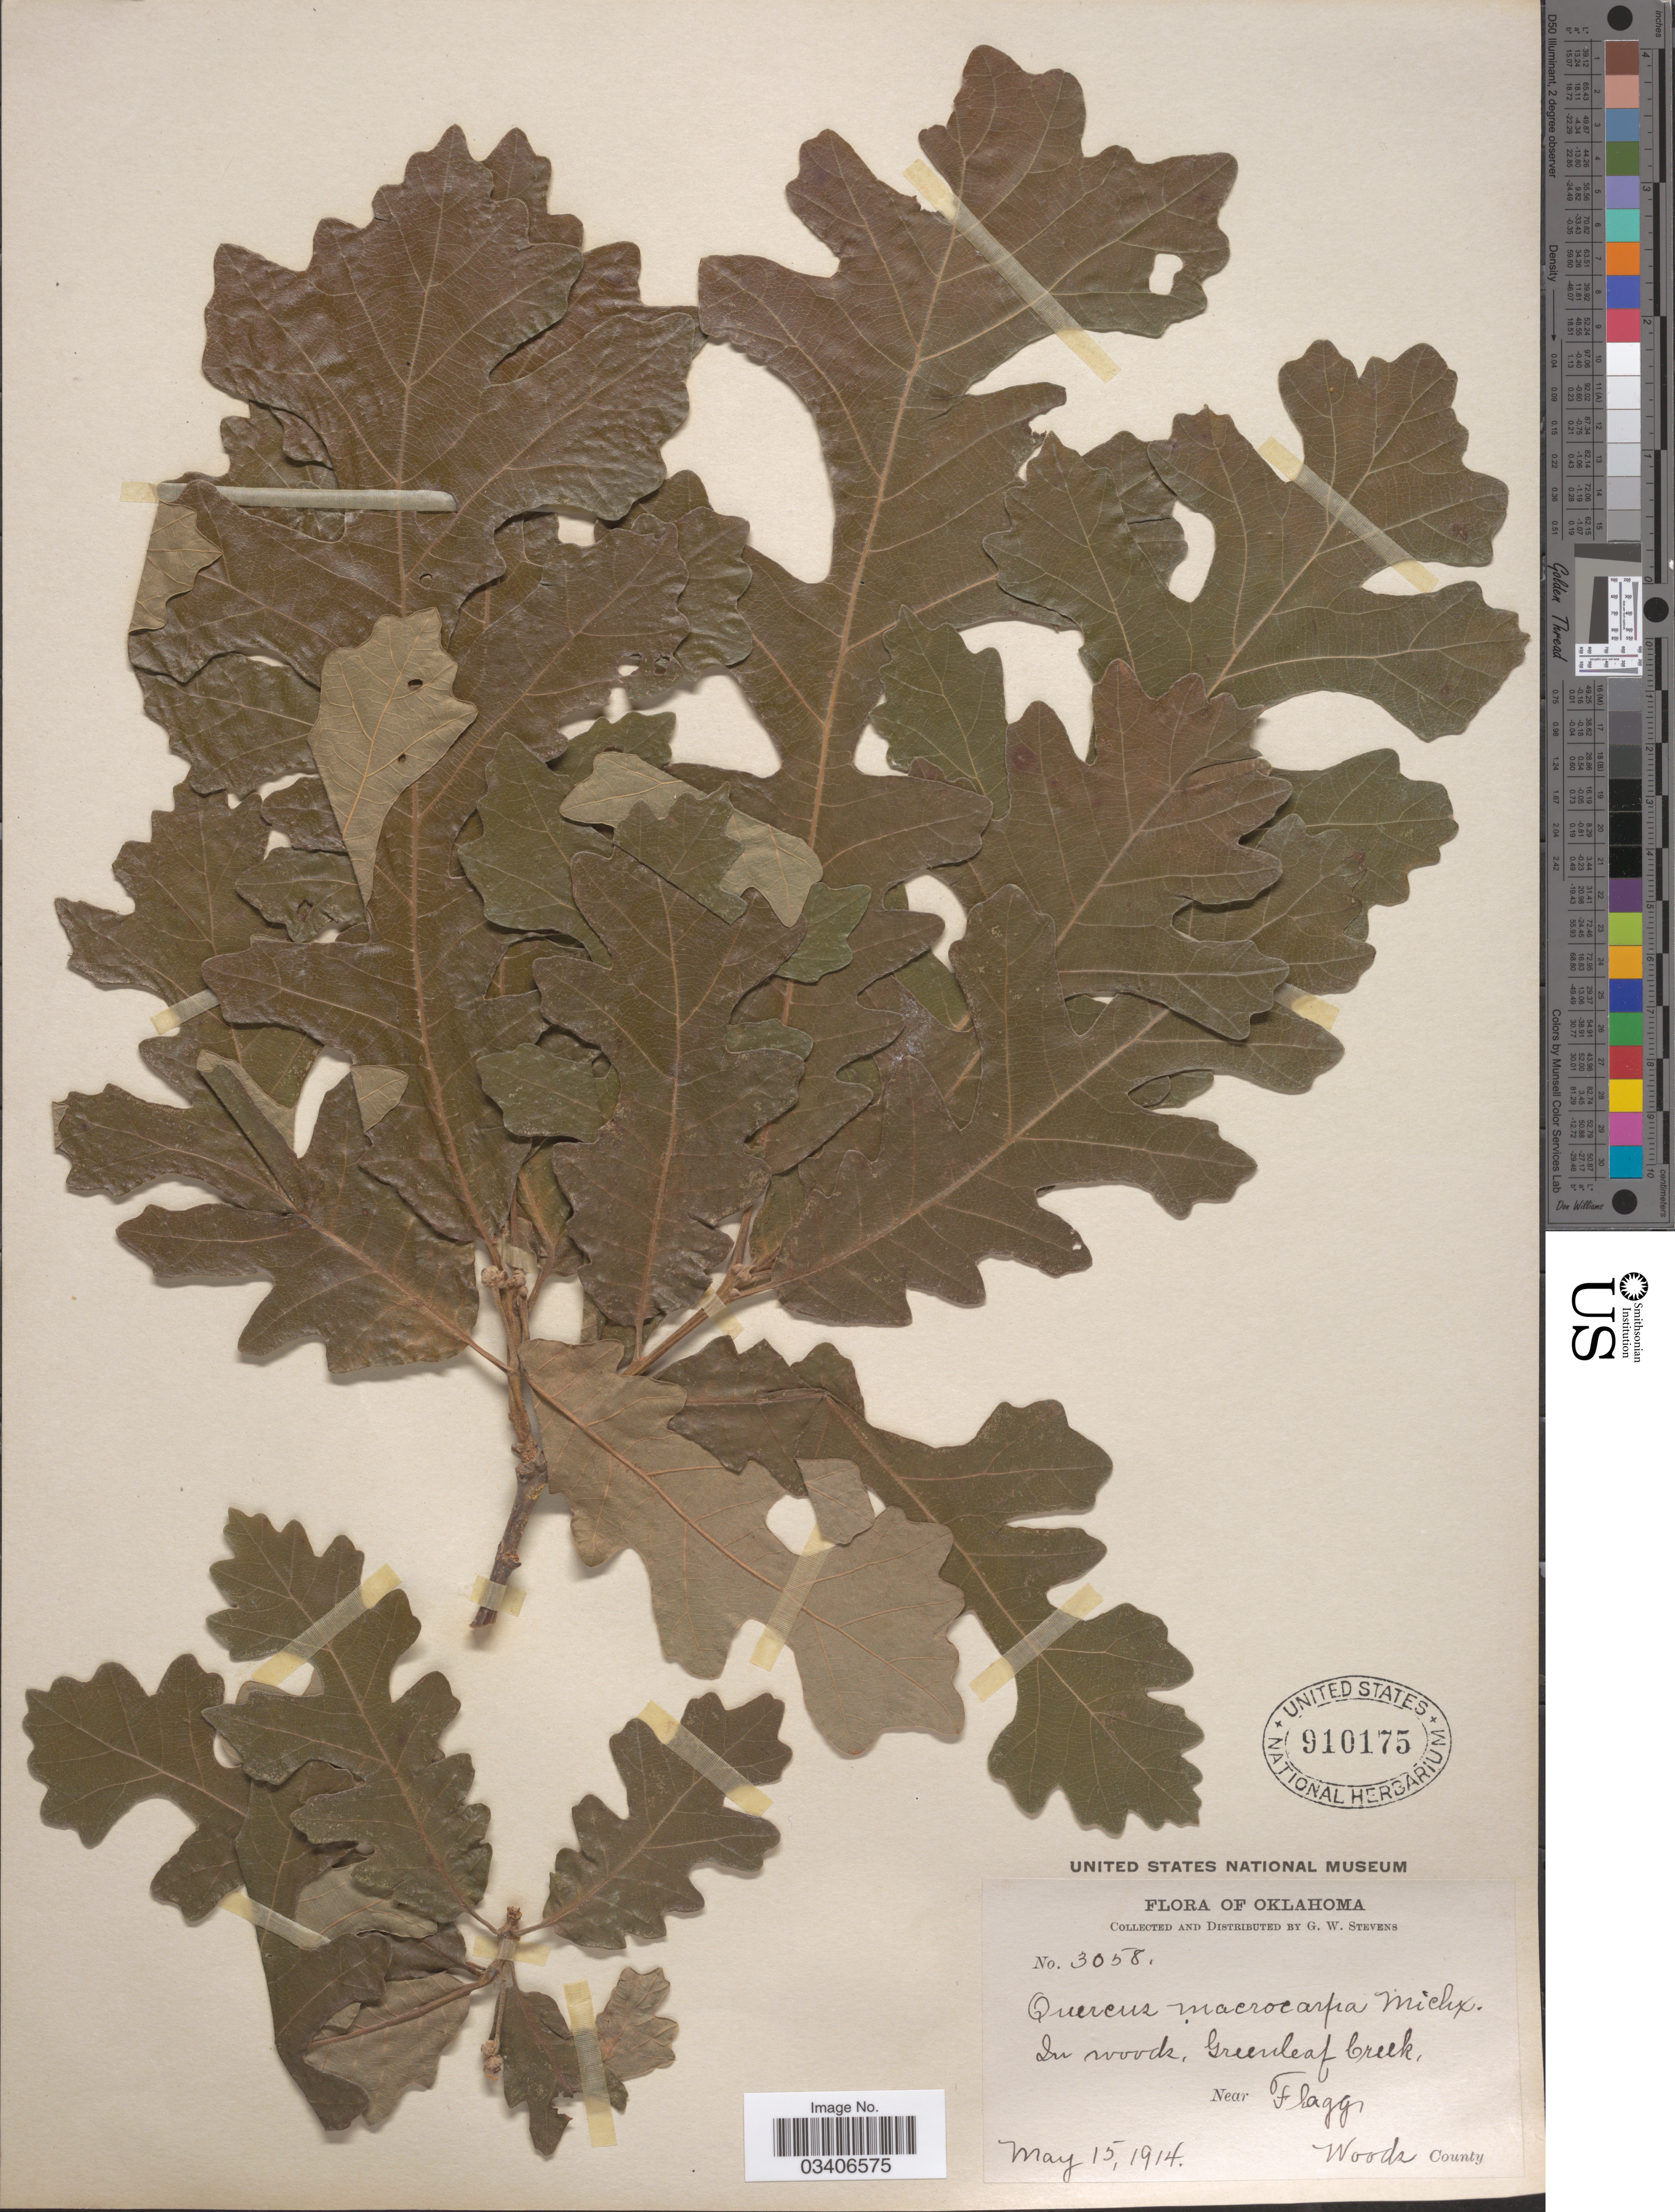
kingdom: Plantae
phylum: Tracheophyta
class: Magnoliopsida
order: Fagales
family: Fagaceae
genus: Quercus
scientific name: Quercus macrocarpa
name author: Michx.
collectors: G. W. Stevens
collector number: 3058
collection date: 1914-05-15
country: United States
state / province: Oklahoma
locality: In woods, Greenleaf Creek, Near Flaggs, Woods County.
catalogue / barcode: US 910175